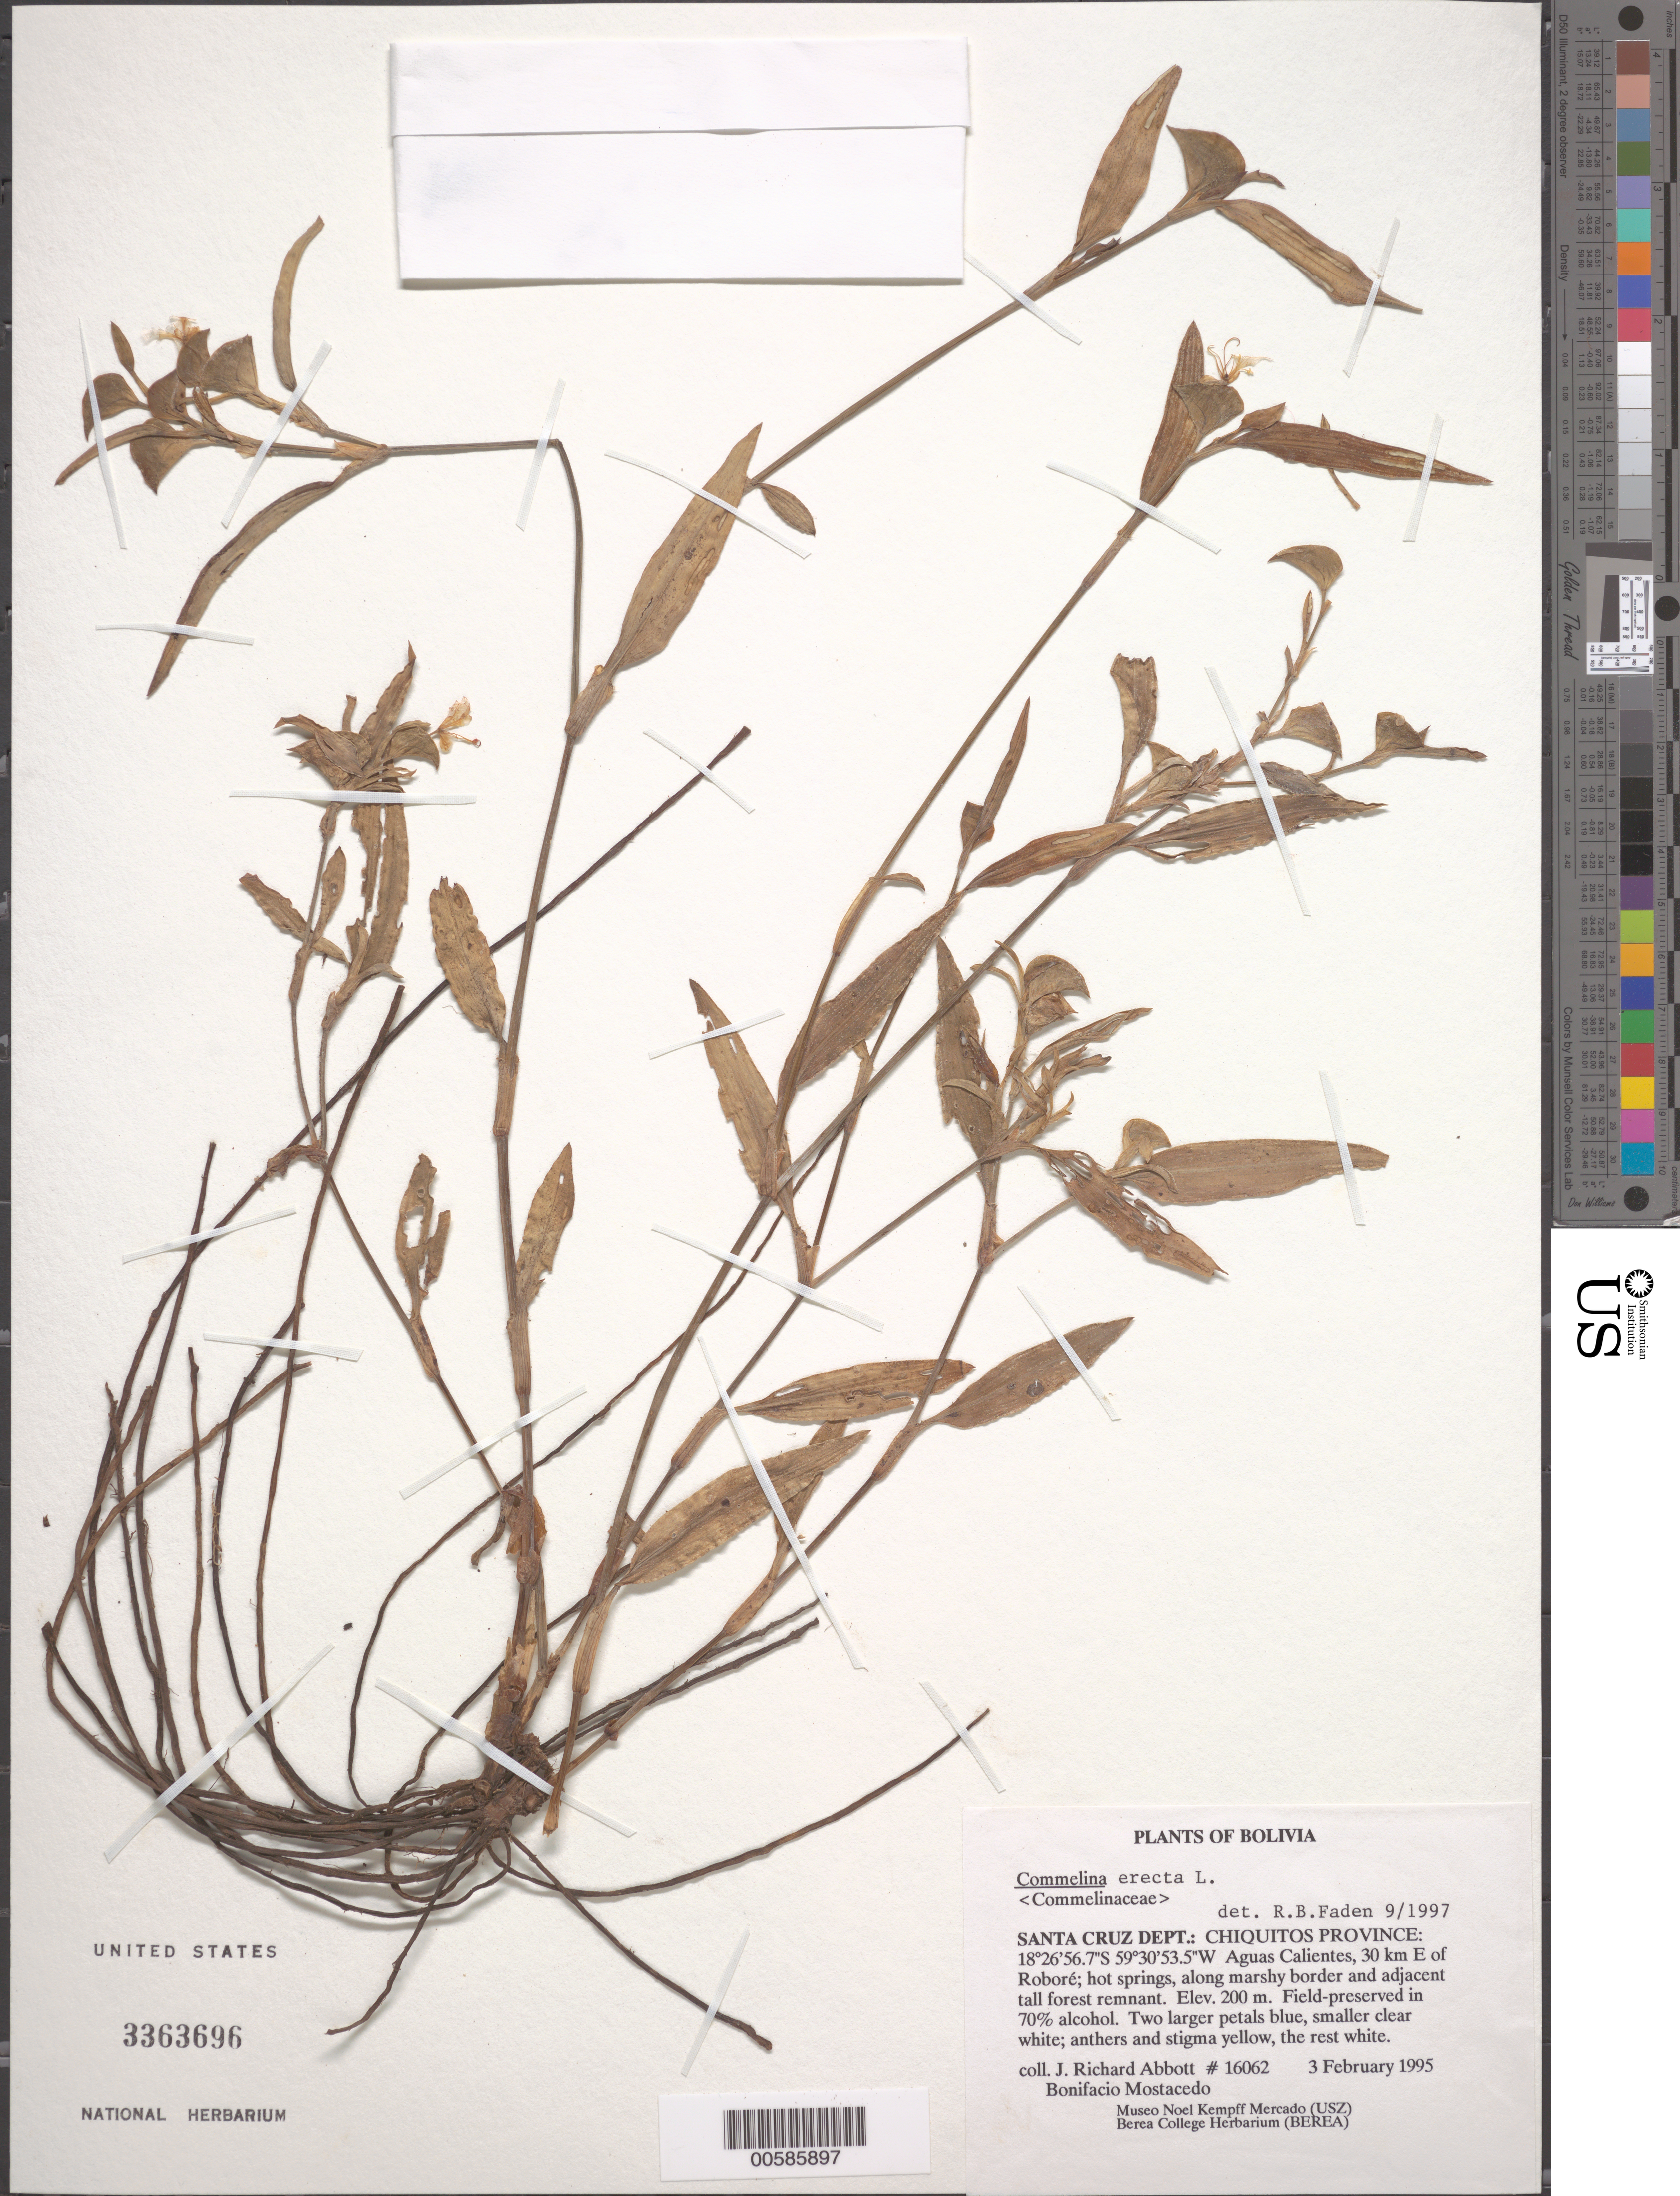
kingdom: Plantae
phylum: Tracheophyta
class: Liliopsida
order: Commelinales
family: Commelinaceae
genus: Commelina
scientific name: Commelina erecta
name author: L.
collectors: J. R. Abbott & B. Mostacedo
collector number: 16062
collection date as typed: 03 Feb 1995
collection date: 1995-02-03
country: Bolivia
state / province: Santa Cruz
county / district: Chiquitos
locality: NW of Robore to San Pedro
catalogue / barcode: US 3363696